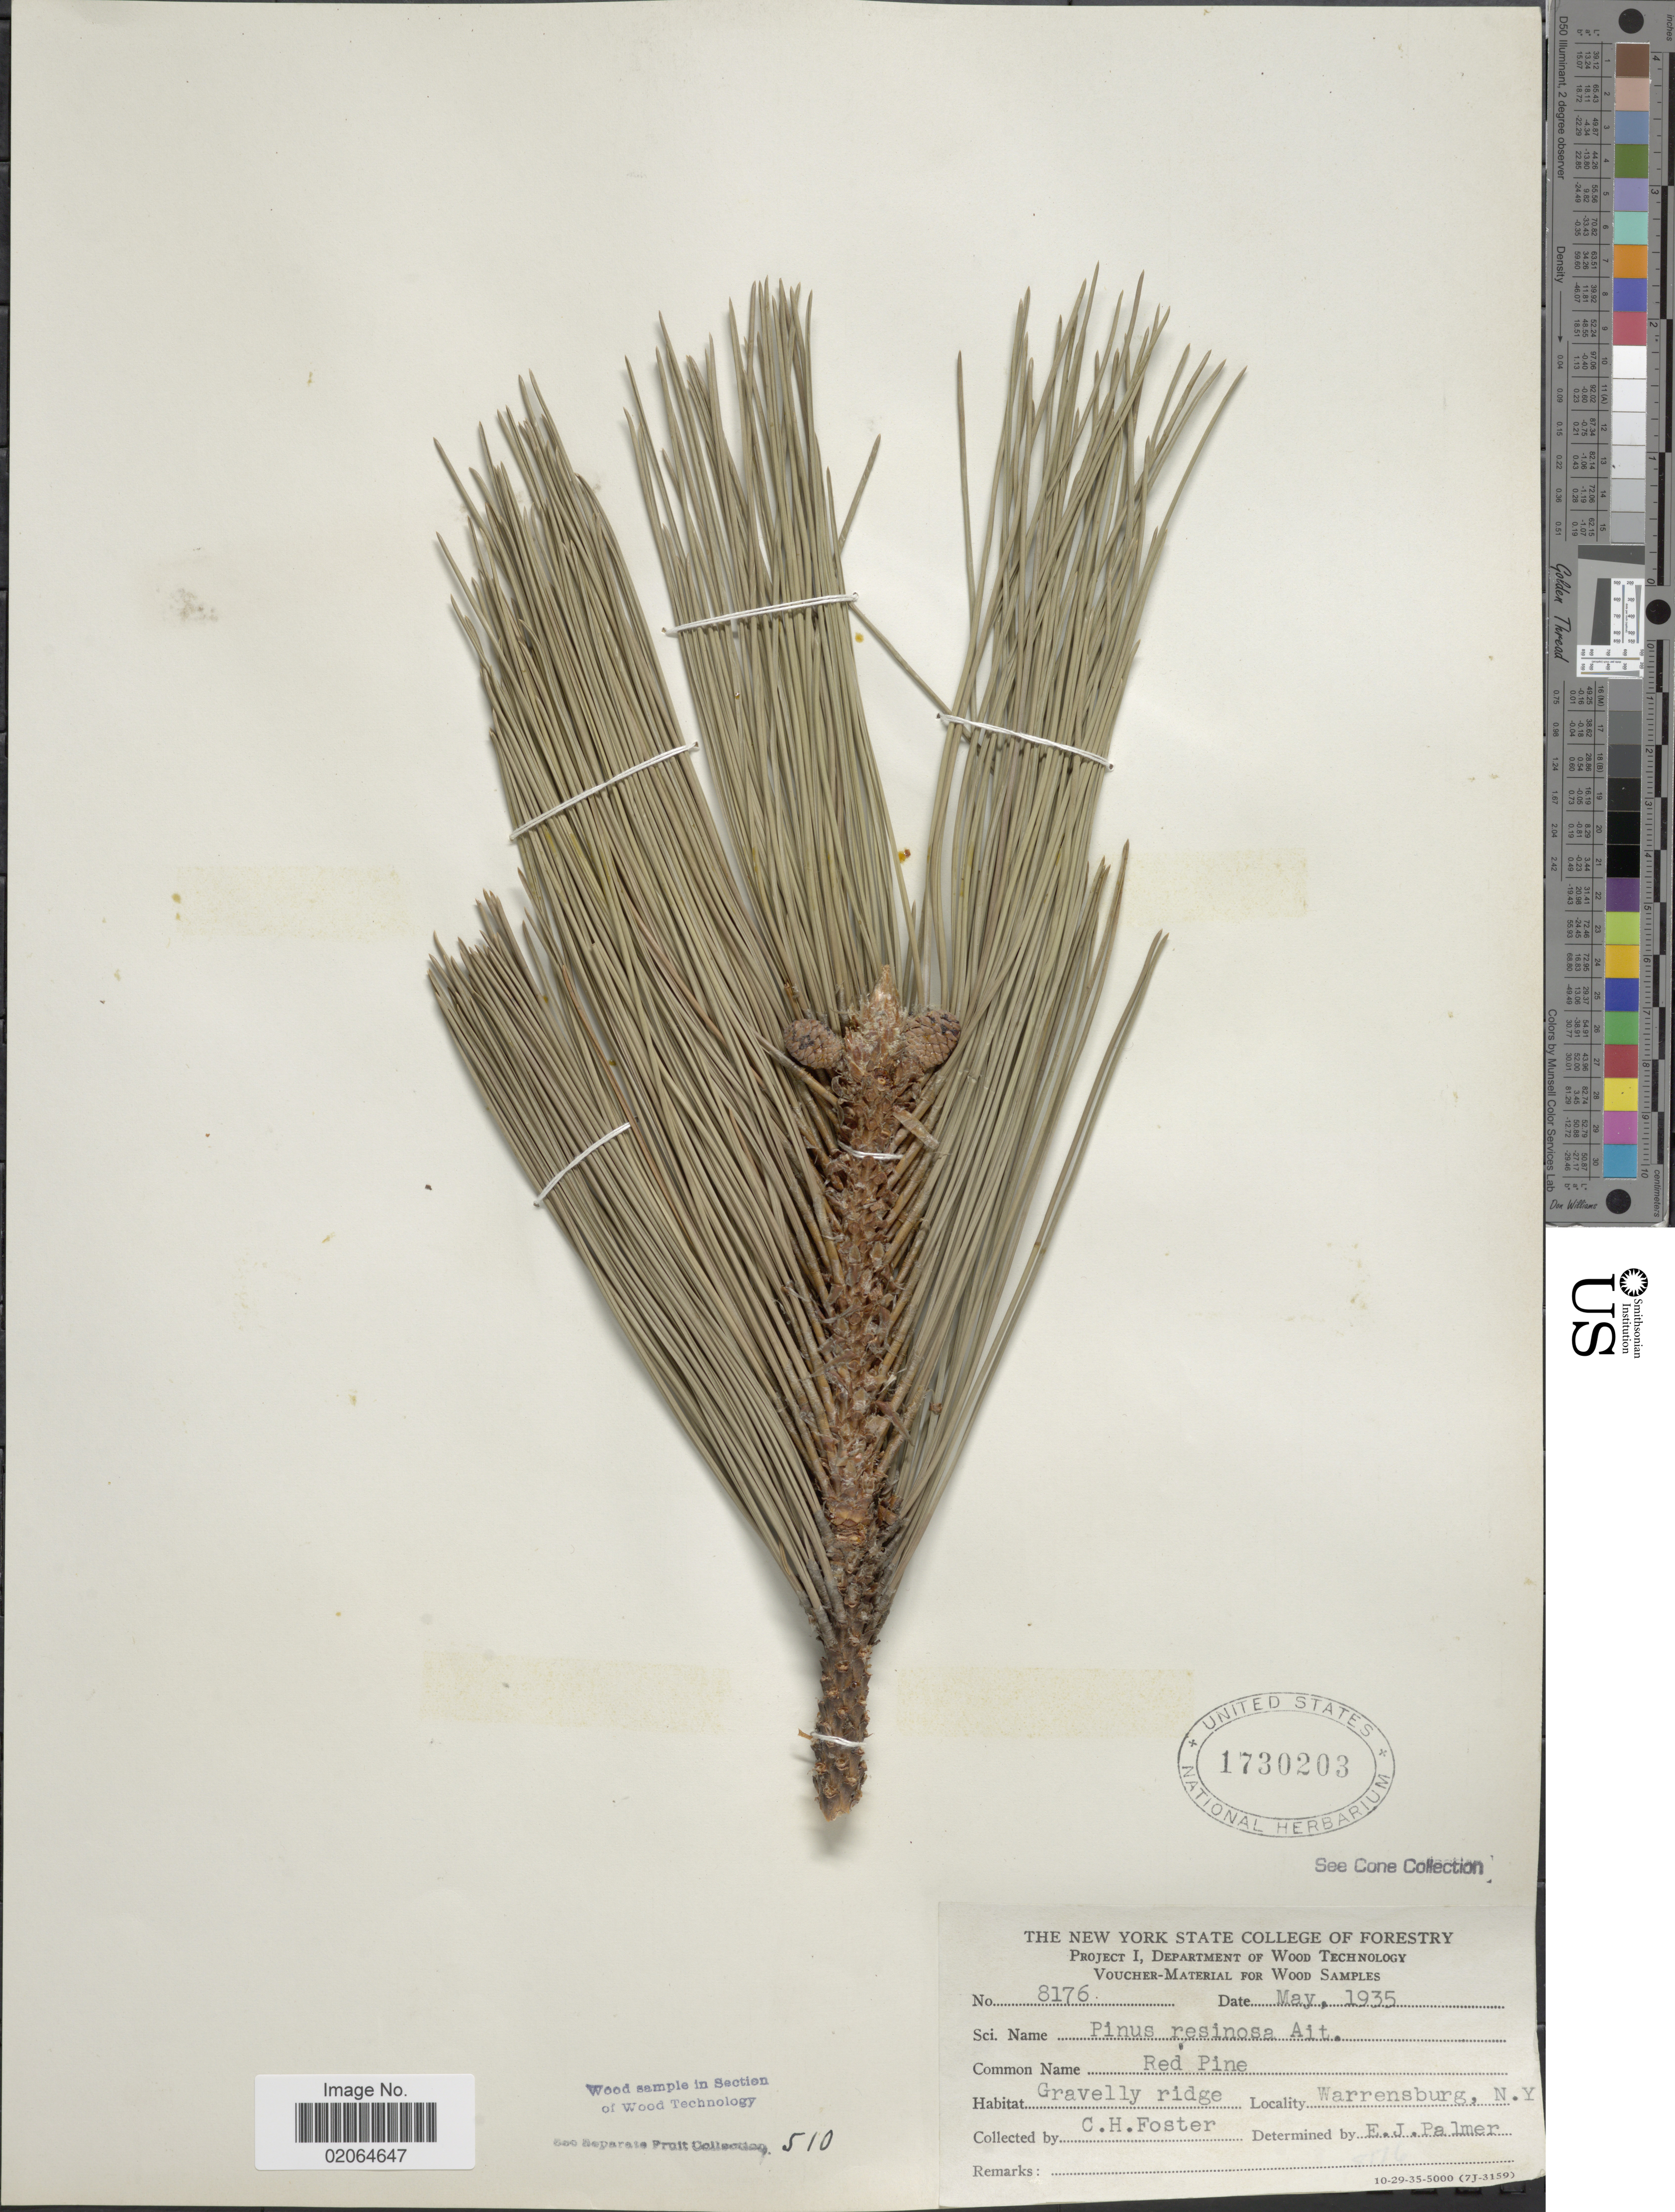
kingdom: Plantae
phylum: Tracheophyta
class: Pinopsida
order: Pinales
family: Pinaceae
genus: Pinus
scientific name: Pinus resinosa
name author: Aiton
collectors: C. Foster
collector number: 8176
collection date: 1935-05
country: United States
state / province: New York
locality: Warrensburg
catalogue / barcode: US 1730203